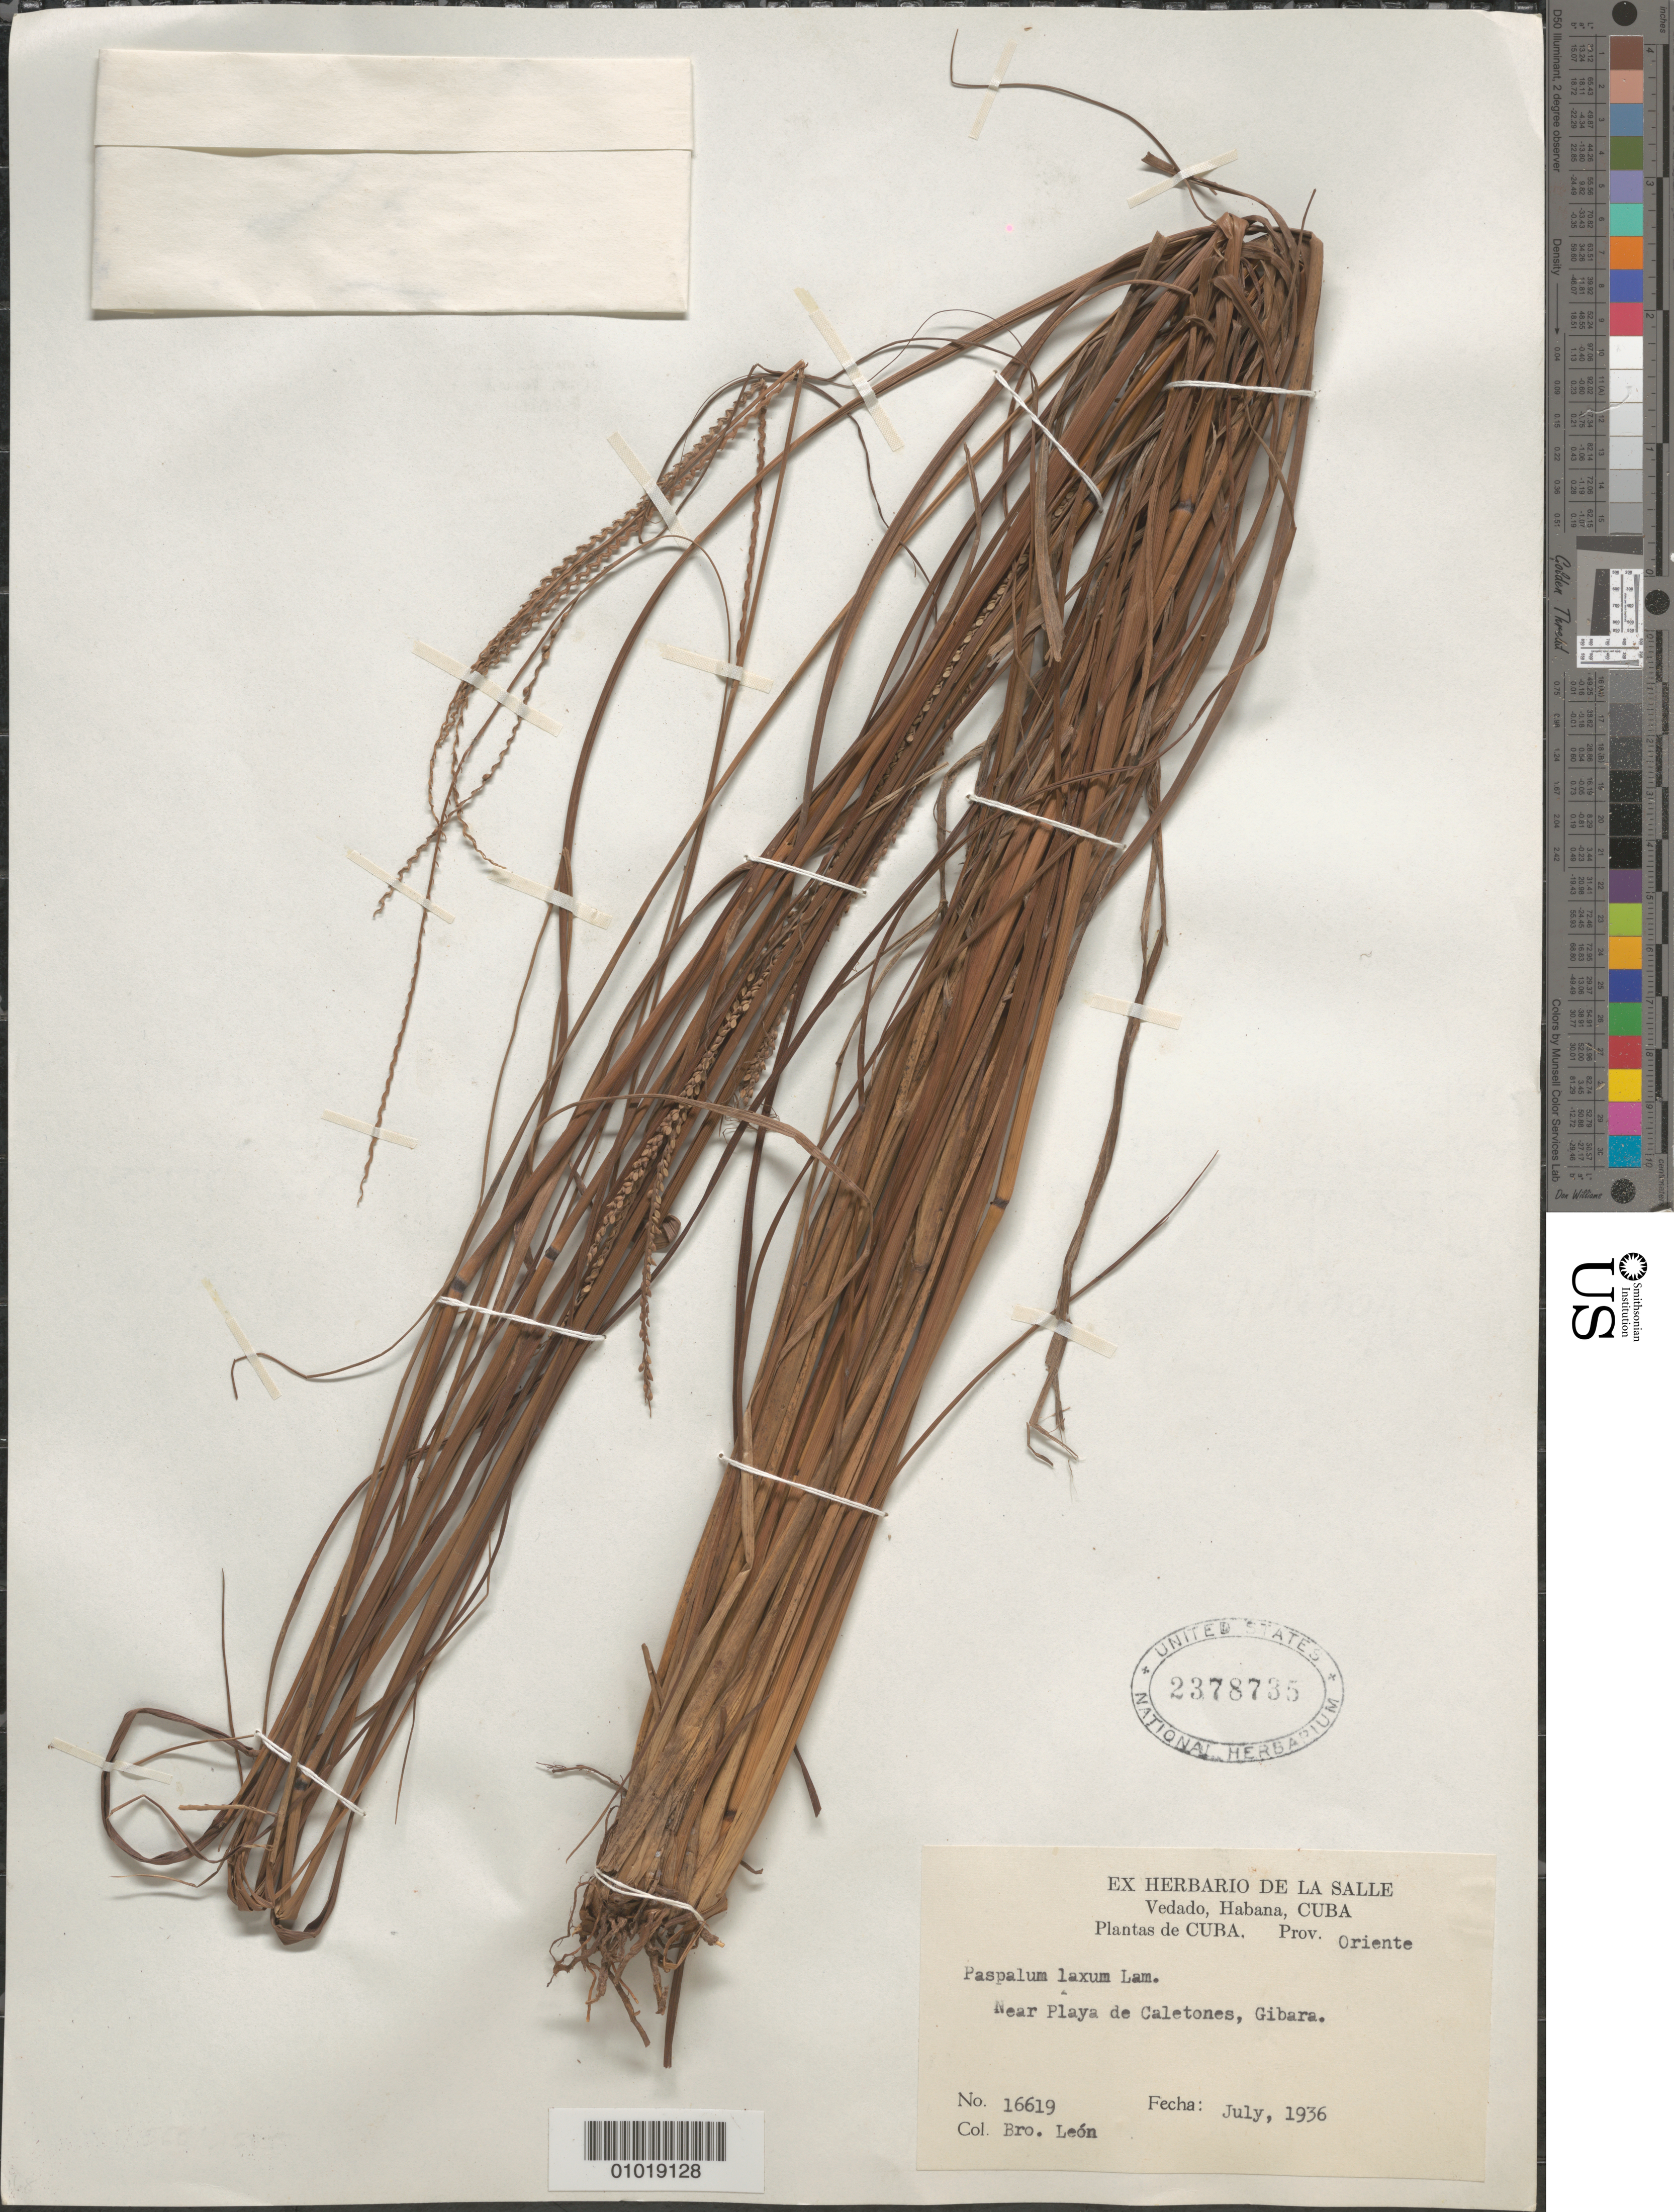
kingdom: Plantae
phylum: Tracheophyta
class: Liliopsida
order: Poales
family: Poaceae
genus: Paspalum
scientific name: Paspalum laxum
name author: Lam.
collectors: Bro. León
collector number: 16619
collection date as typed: Jul 1936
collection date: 1936-07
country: Cuba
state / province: Oriente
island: Cuba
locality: Near Playa de Caletones, Gibara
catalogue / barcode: US 2378735